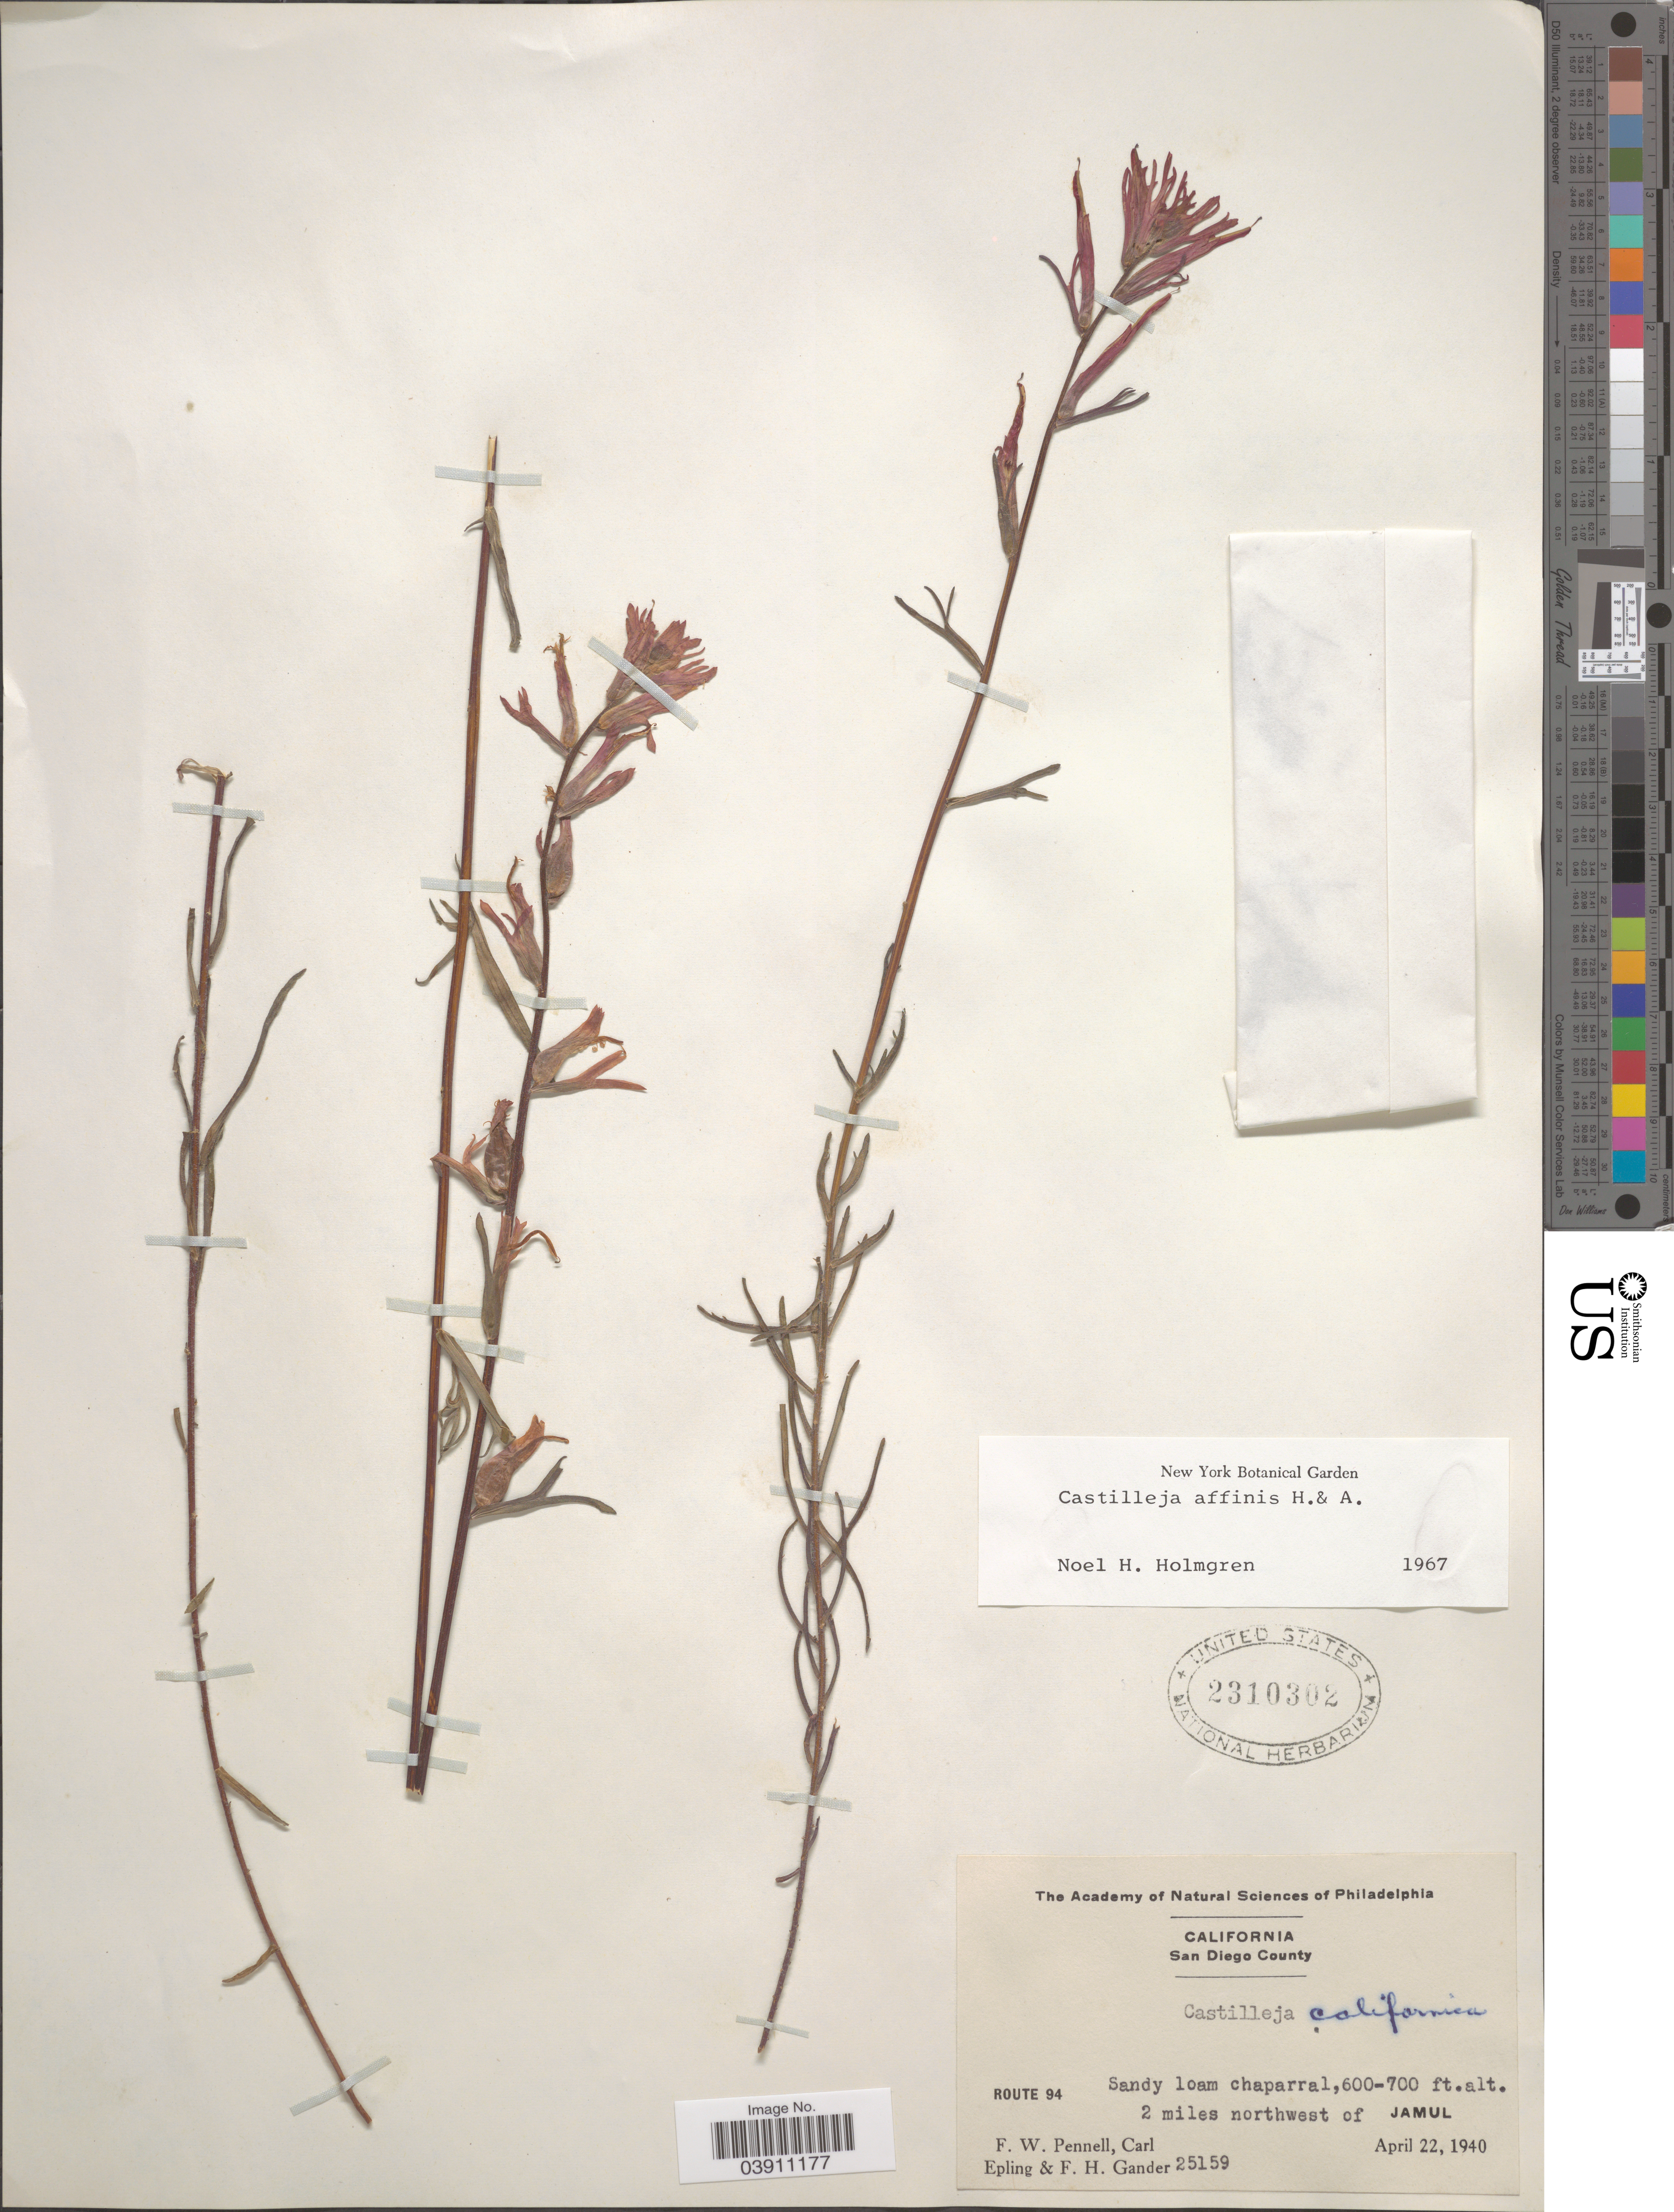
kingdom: Plantae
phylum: Tracheophyta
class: Magnoliopsida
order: Lamiales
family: Orobanchaceae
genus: Castilleja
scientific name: Castilleja affinis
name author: Hook. & Arn.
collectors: F. W. Pennell, C. C. Epling & F. R. Ganders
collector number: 25159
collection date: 1940-04-22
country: United States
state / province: California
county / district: San Diego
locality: San Diego County. Route 94. 2 miles northwest of Jamul.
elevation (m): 183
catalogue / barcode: US 2310302